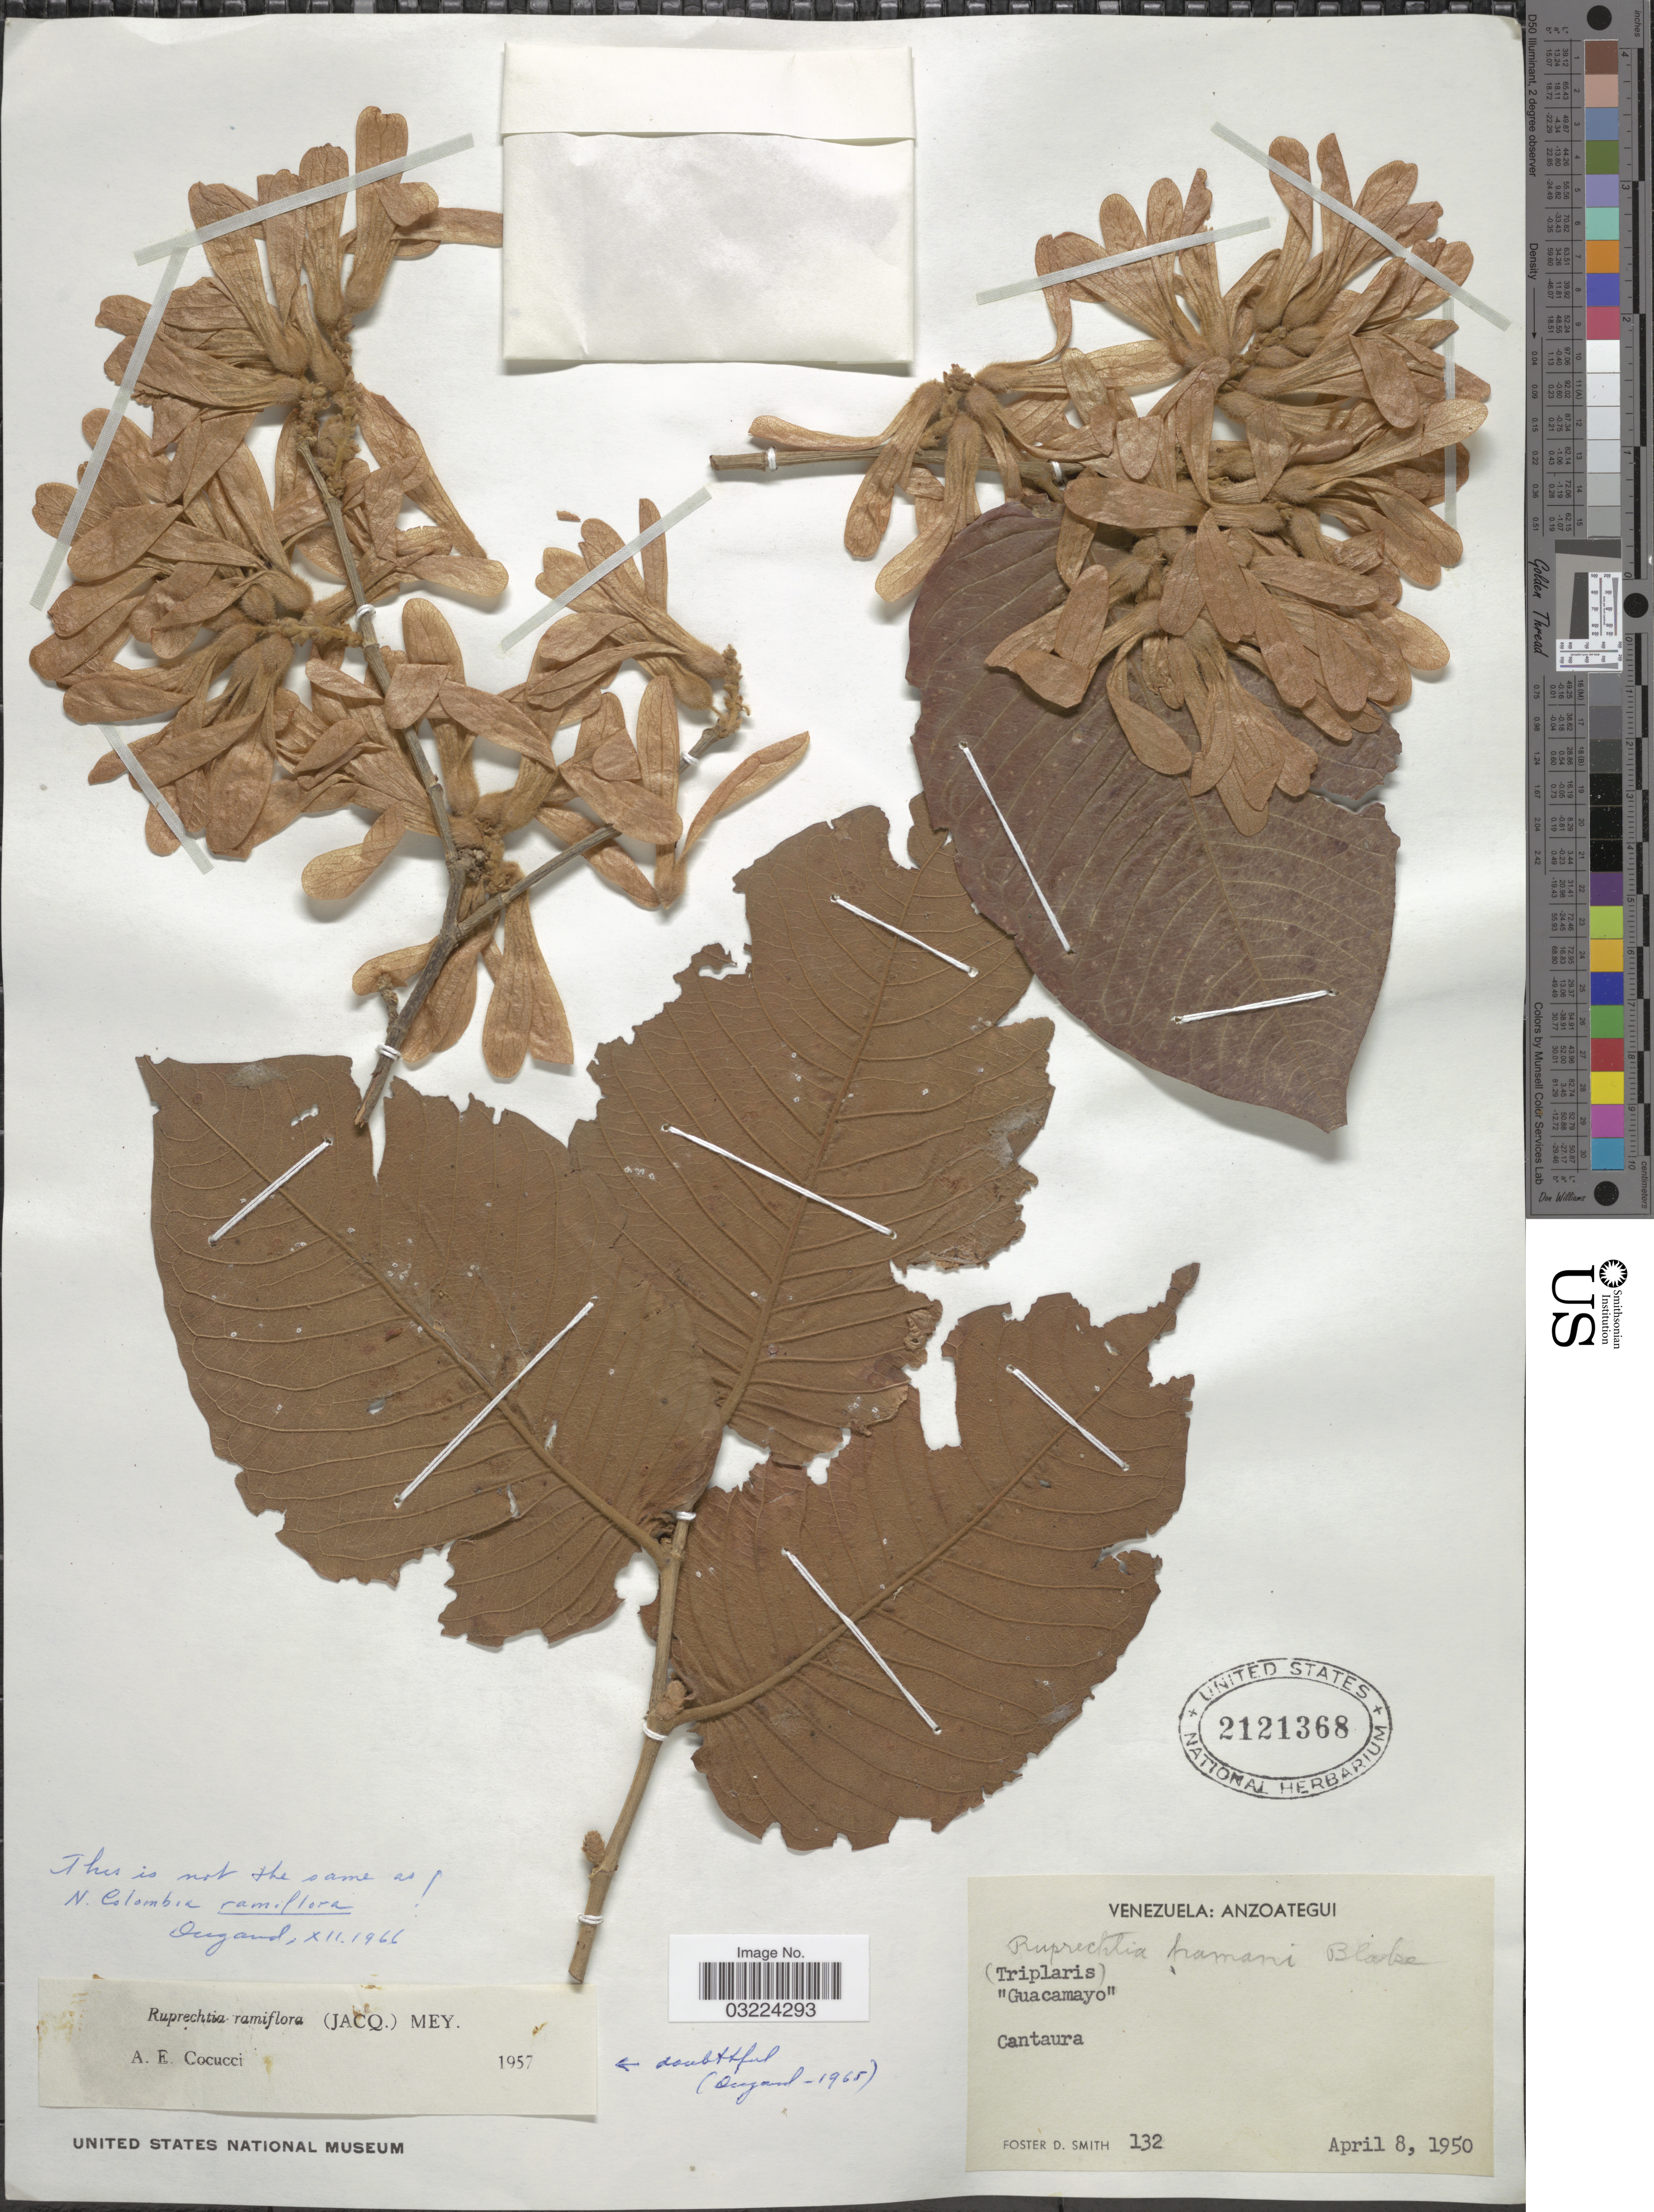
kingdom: Plantae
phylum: Tracheophyta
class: Magnoliopsida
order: Caryophyllales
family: Polygonaceae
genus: Ruprechtia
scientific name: Ruprechtia ramiflora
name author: (Jacq.) C.A. Mey.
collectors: F. Smith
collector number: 132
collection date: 1950-04-08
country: Venezuela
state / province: Anzoategui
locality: Cantaura.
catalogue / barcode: US 2121368